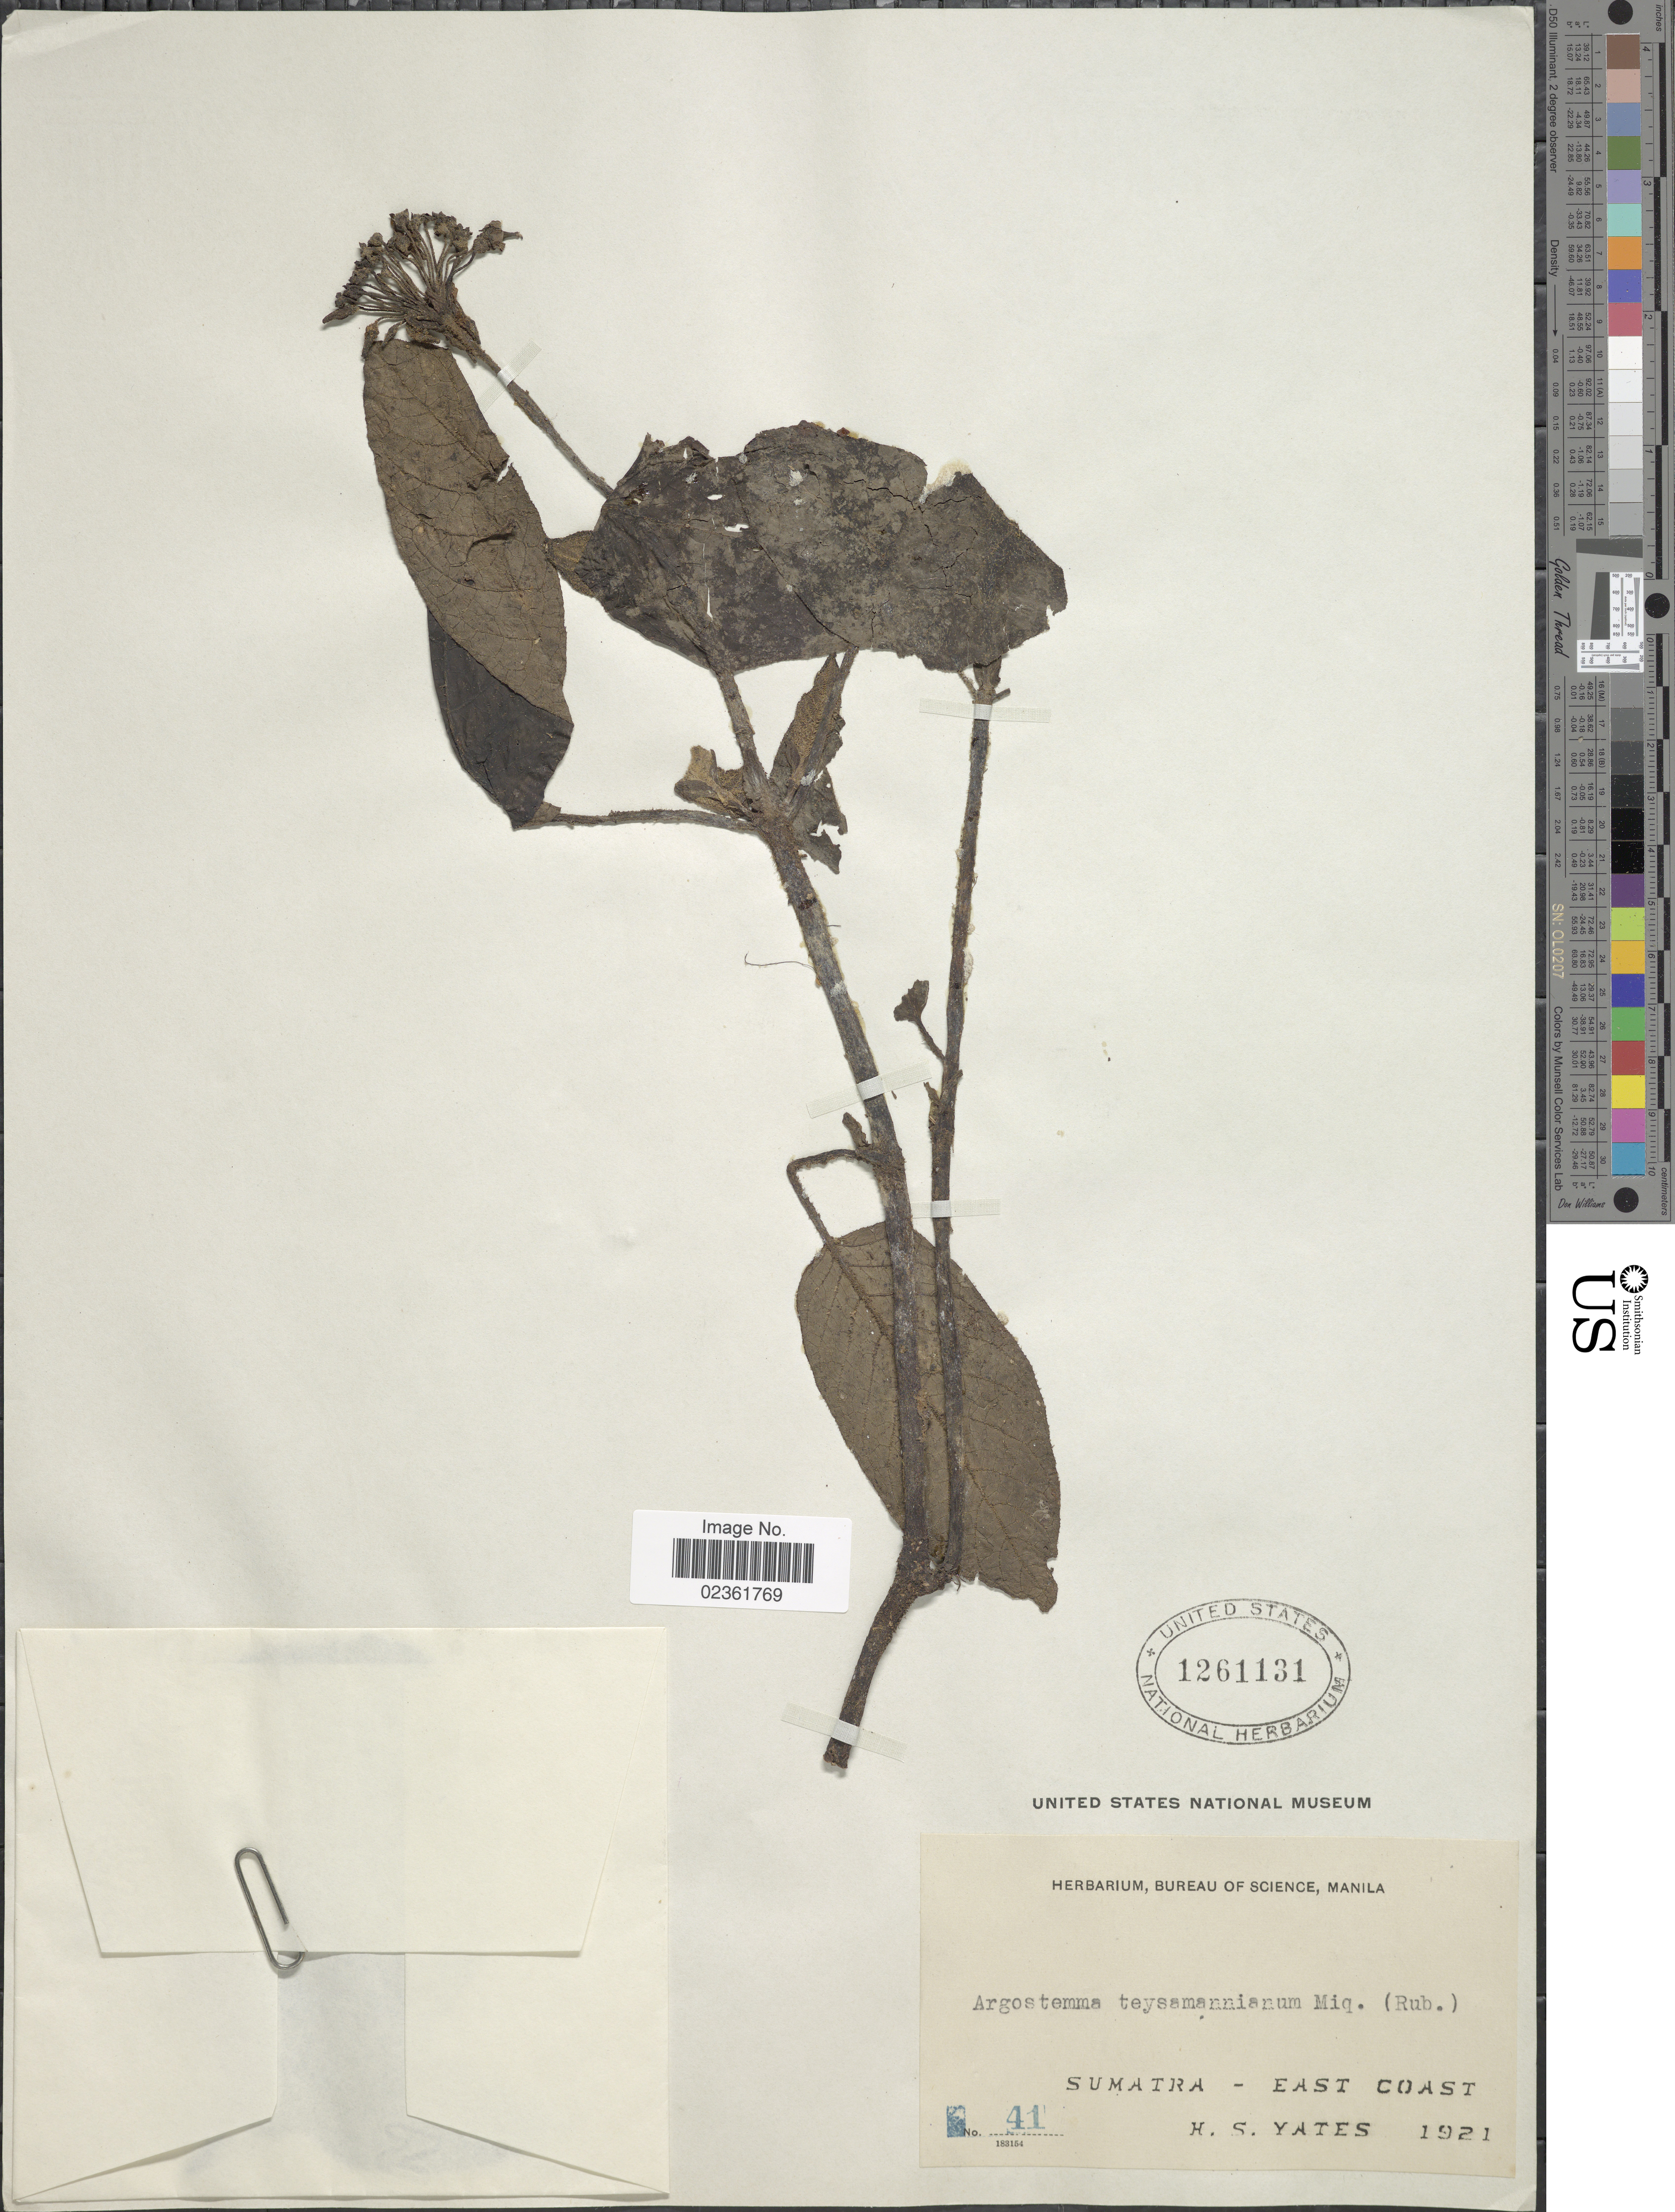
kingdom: Plantae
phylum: Tracheophyta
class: Magnoliopsida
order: Gentianales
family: Rubiaceae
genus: Argostemma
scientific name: Argostemma teysmannianum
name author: Miq.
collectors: H. S. Yates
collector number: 41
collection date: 1921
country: Indonesia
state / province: Sumatra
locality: East Coast.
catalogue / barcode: US 1261131